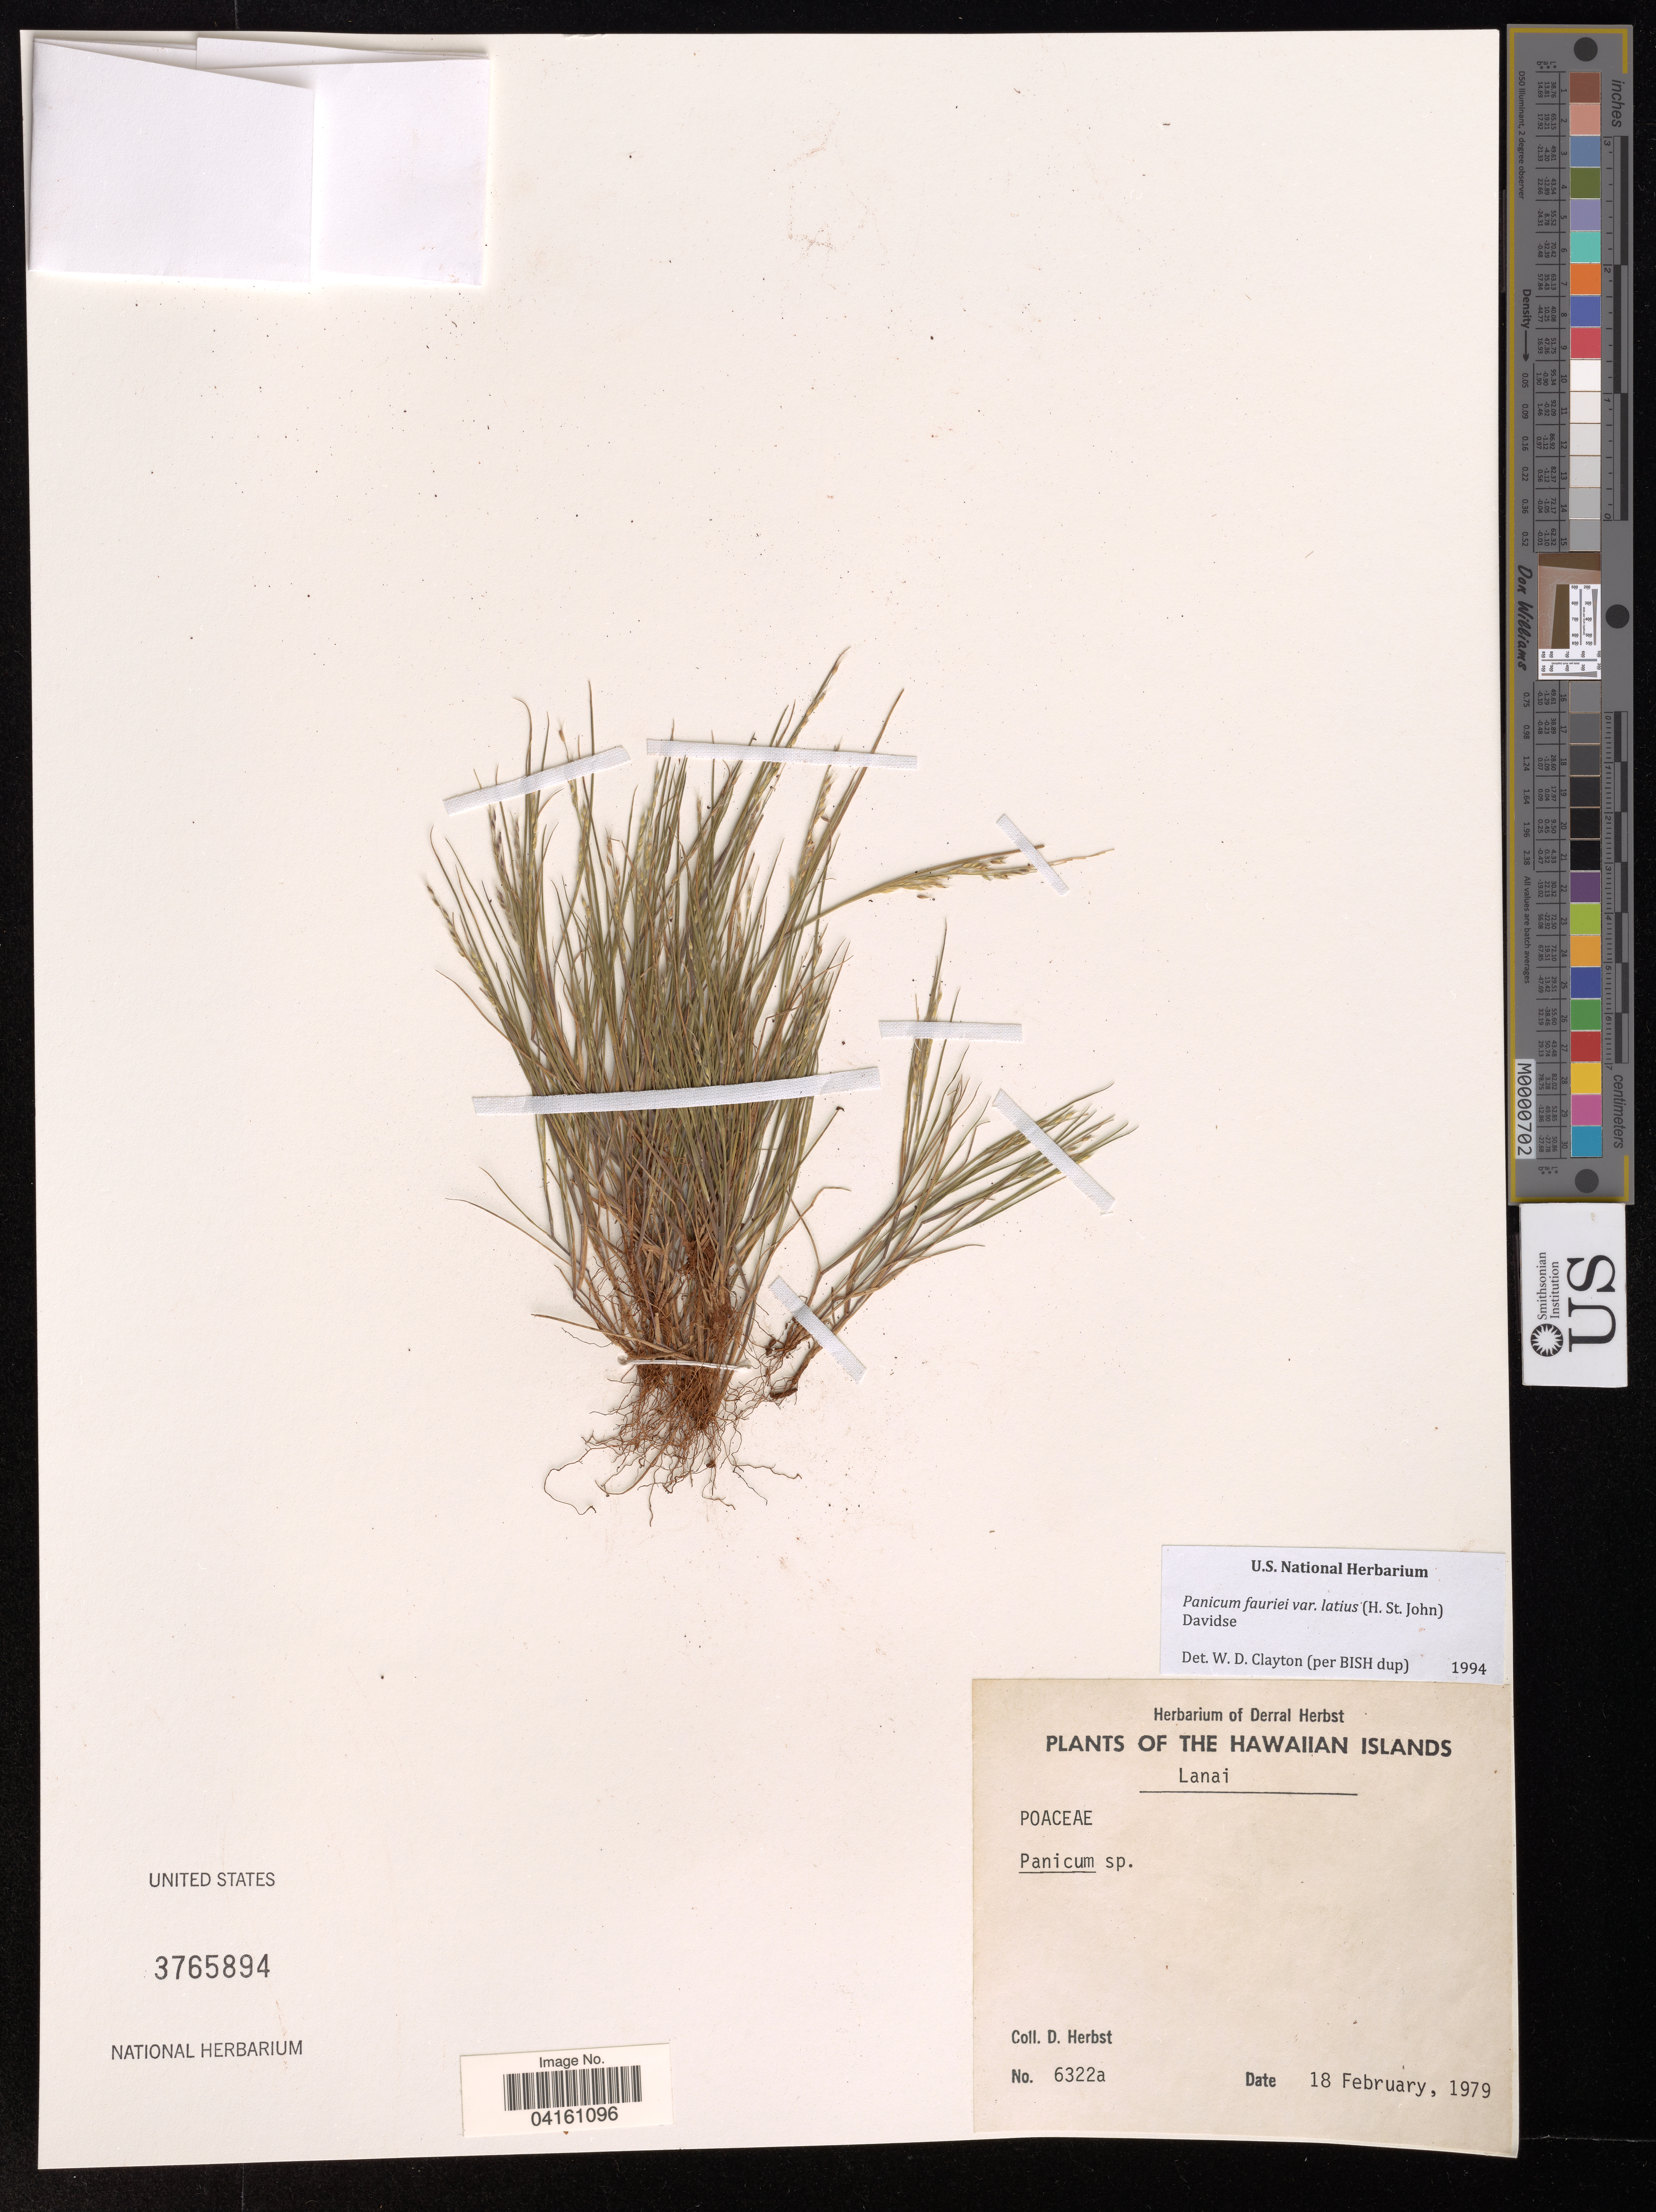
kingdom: Plantae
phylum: Tracheophyta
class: Liliopsida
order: Poales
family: Poaceae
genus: Panicum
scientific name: Panicum fauriei var. latius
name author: (H. St. John) Davidse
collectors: D. Herbst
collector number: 6322a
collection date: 1979-02-18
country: United States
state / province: Hawaii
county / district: Maui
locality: The Hawaiian Islands. Lanai.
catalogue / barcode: US 3765894